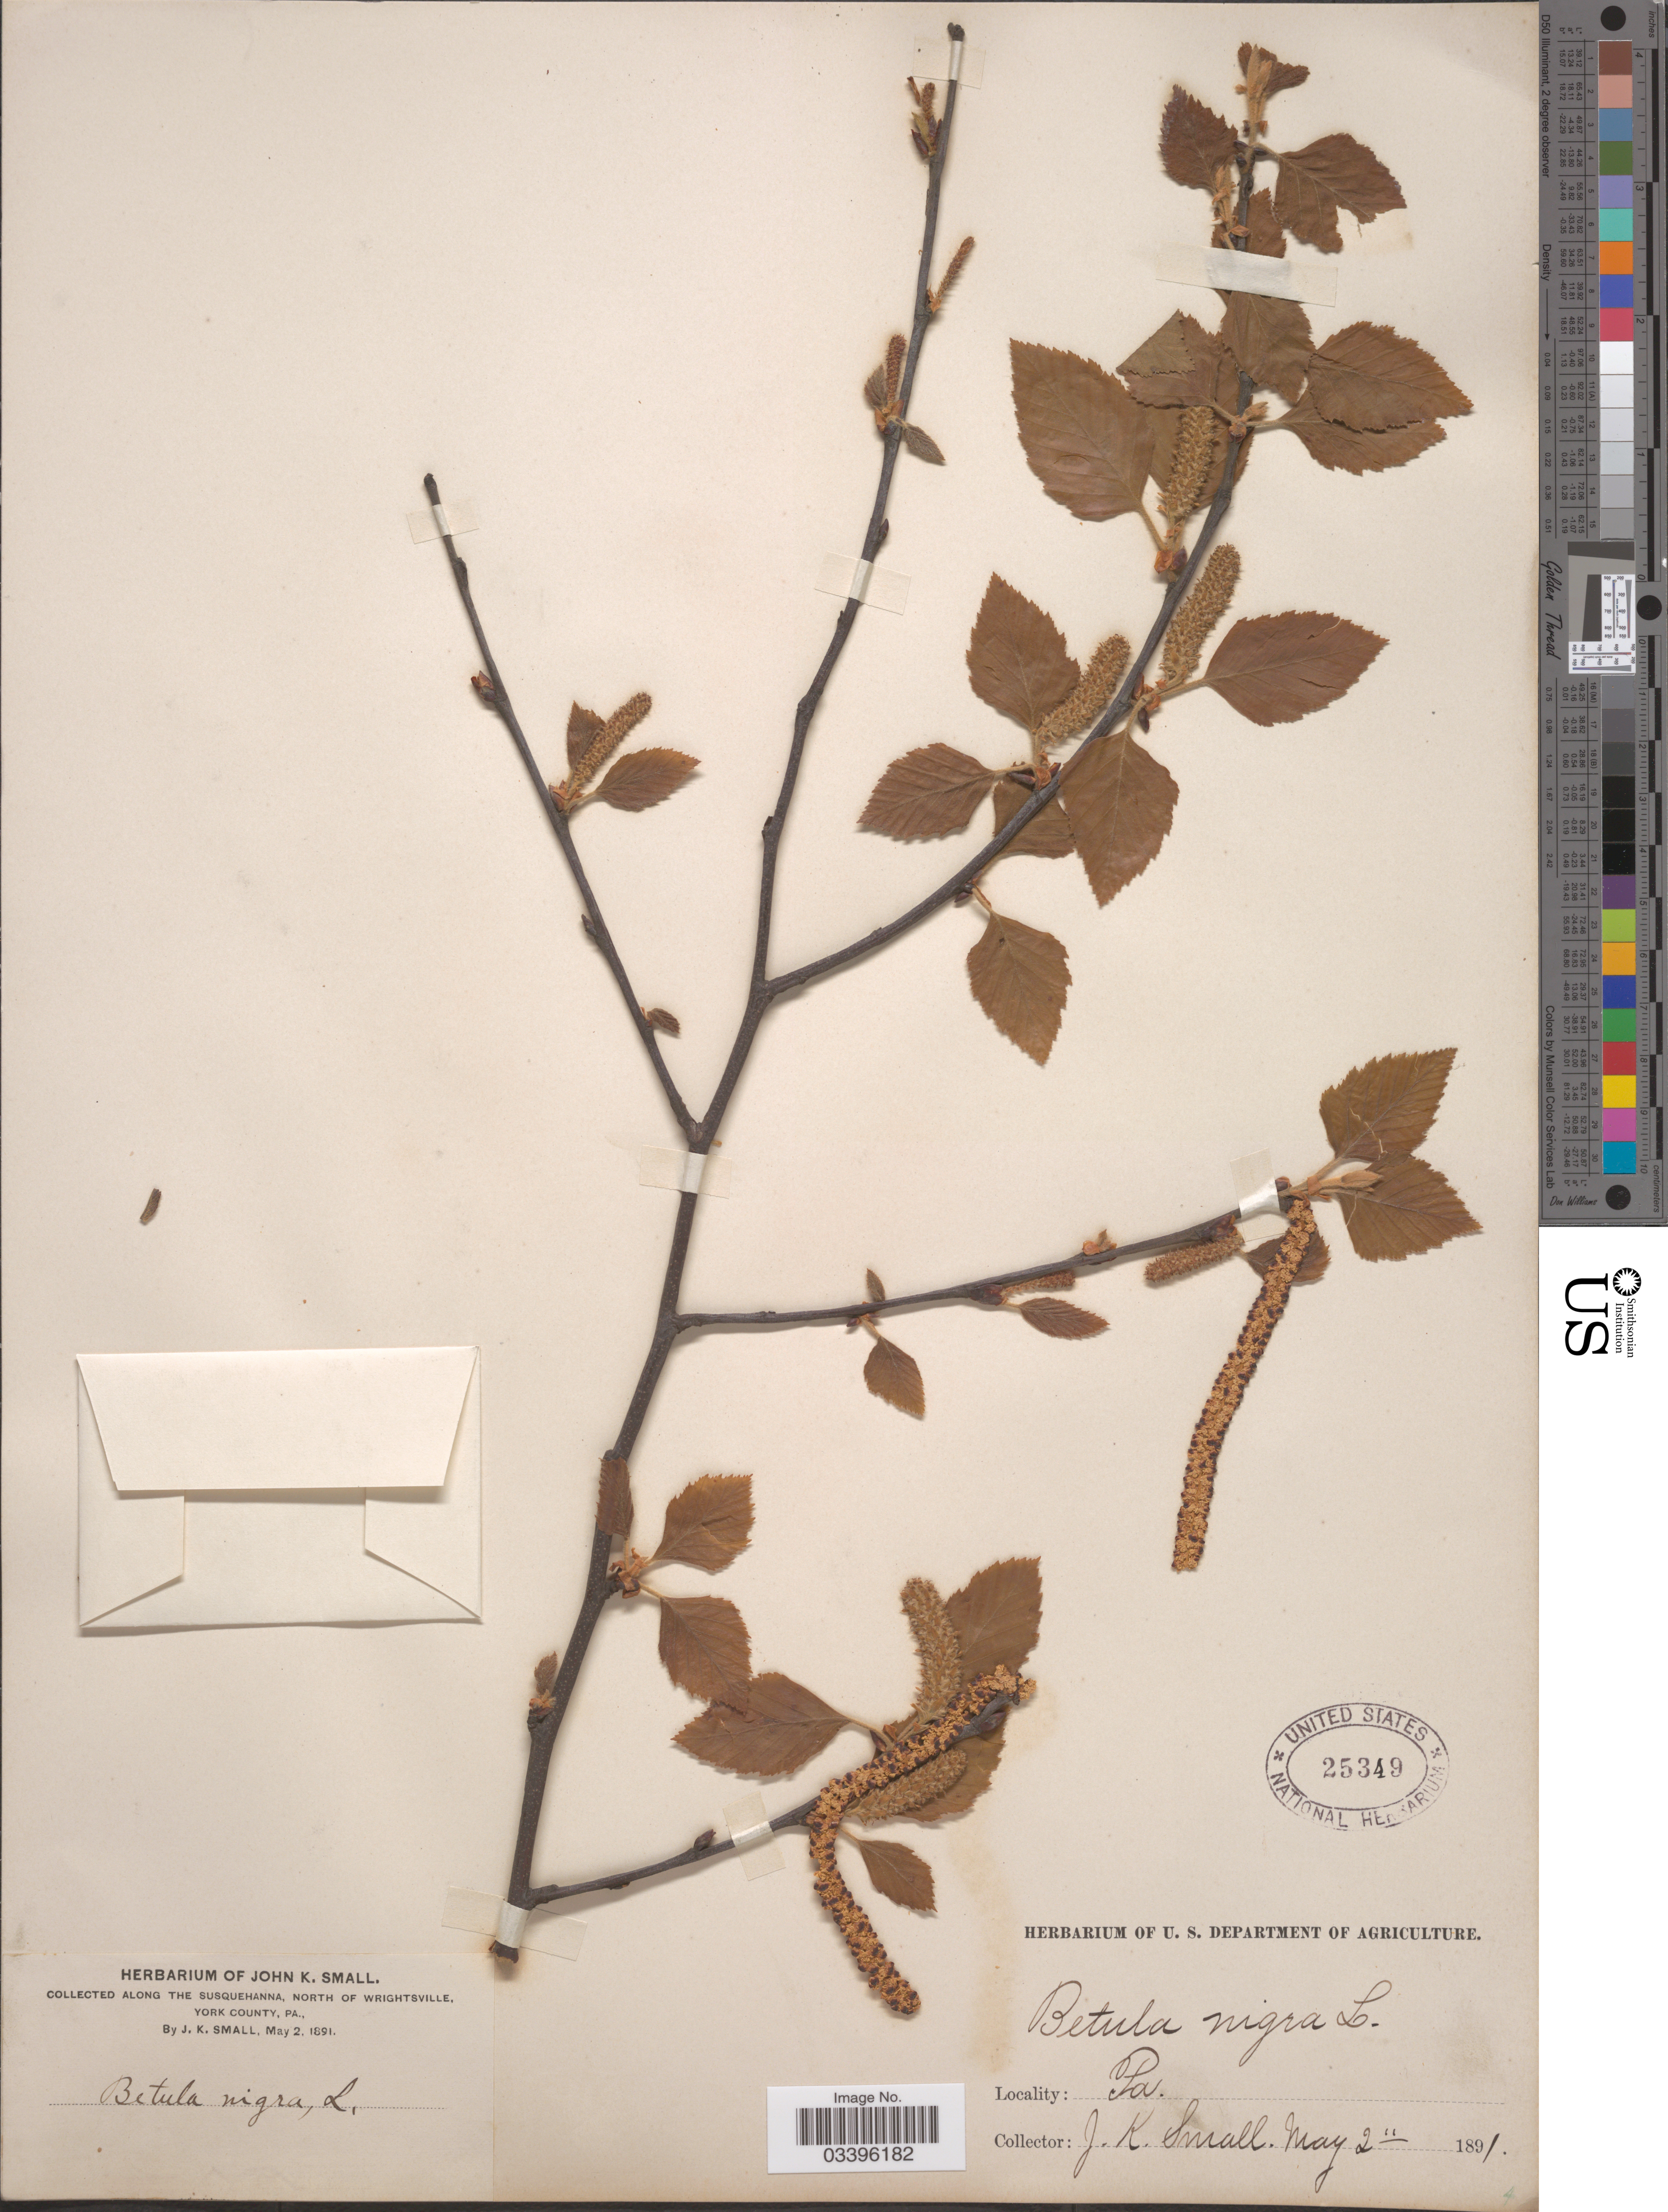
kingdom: Plantae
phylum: Tracheophyta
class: Magnoliopsida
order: Fagales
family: Betulaceae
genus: Betula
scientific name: Betula nigra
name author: L.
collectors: J. K. Small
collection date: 1891-05-02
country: United States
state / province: Pennsylvania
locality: Along The Susquehanna, North of Wrightsville, York County.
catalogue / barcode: US 25349